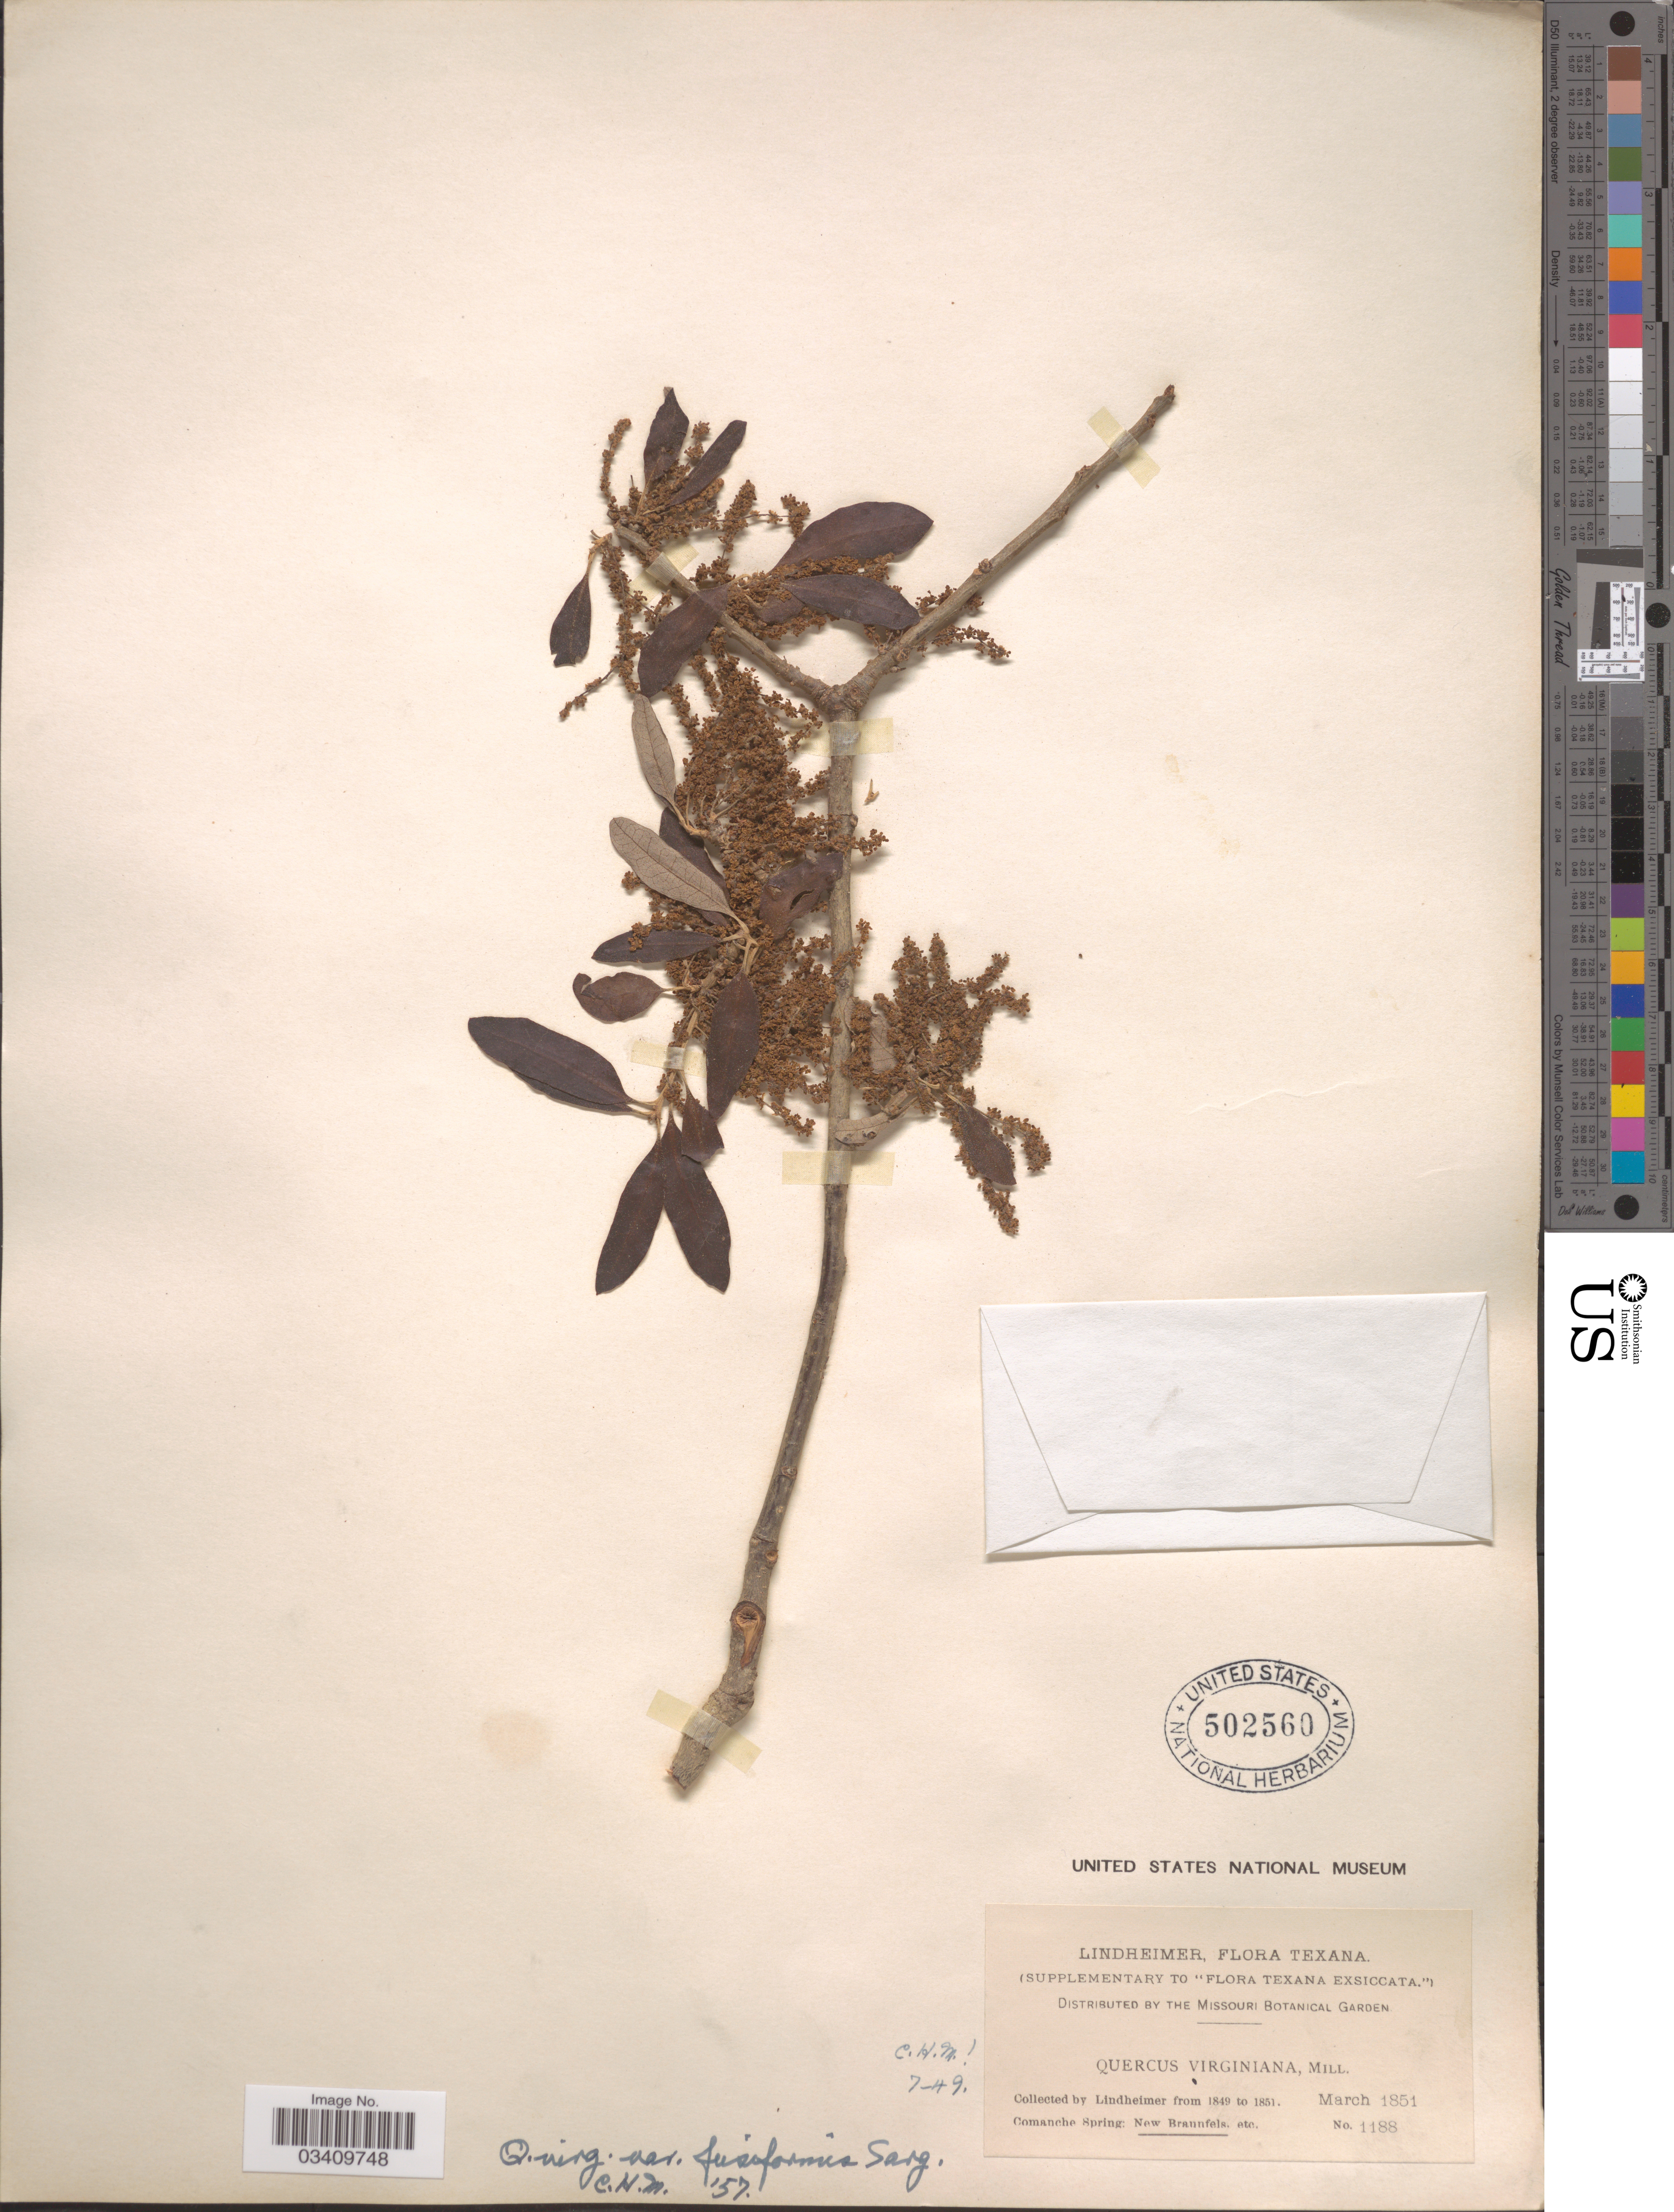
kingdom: Plantae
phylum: Tracheophyta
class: Magnoliopsida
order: Fagales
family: Fagaceae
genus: Quercus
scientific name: Quercus virginiana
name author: Mill.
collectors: -. Lindheimer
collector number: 1188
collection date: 1851-03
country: United States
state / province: Texas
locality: Comanche Spring: New Braunfels, etc.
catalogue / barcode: US 502560